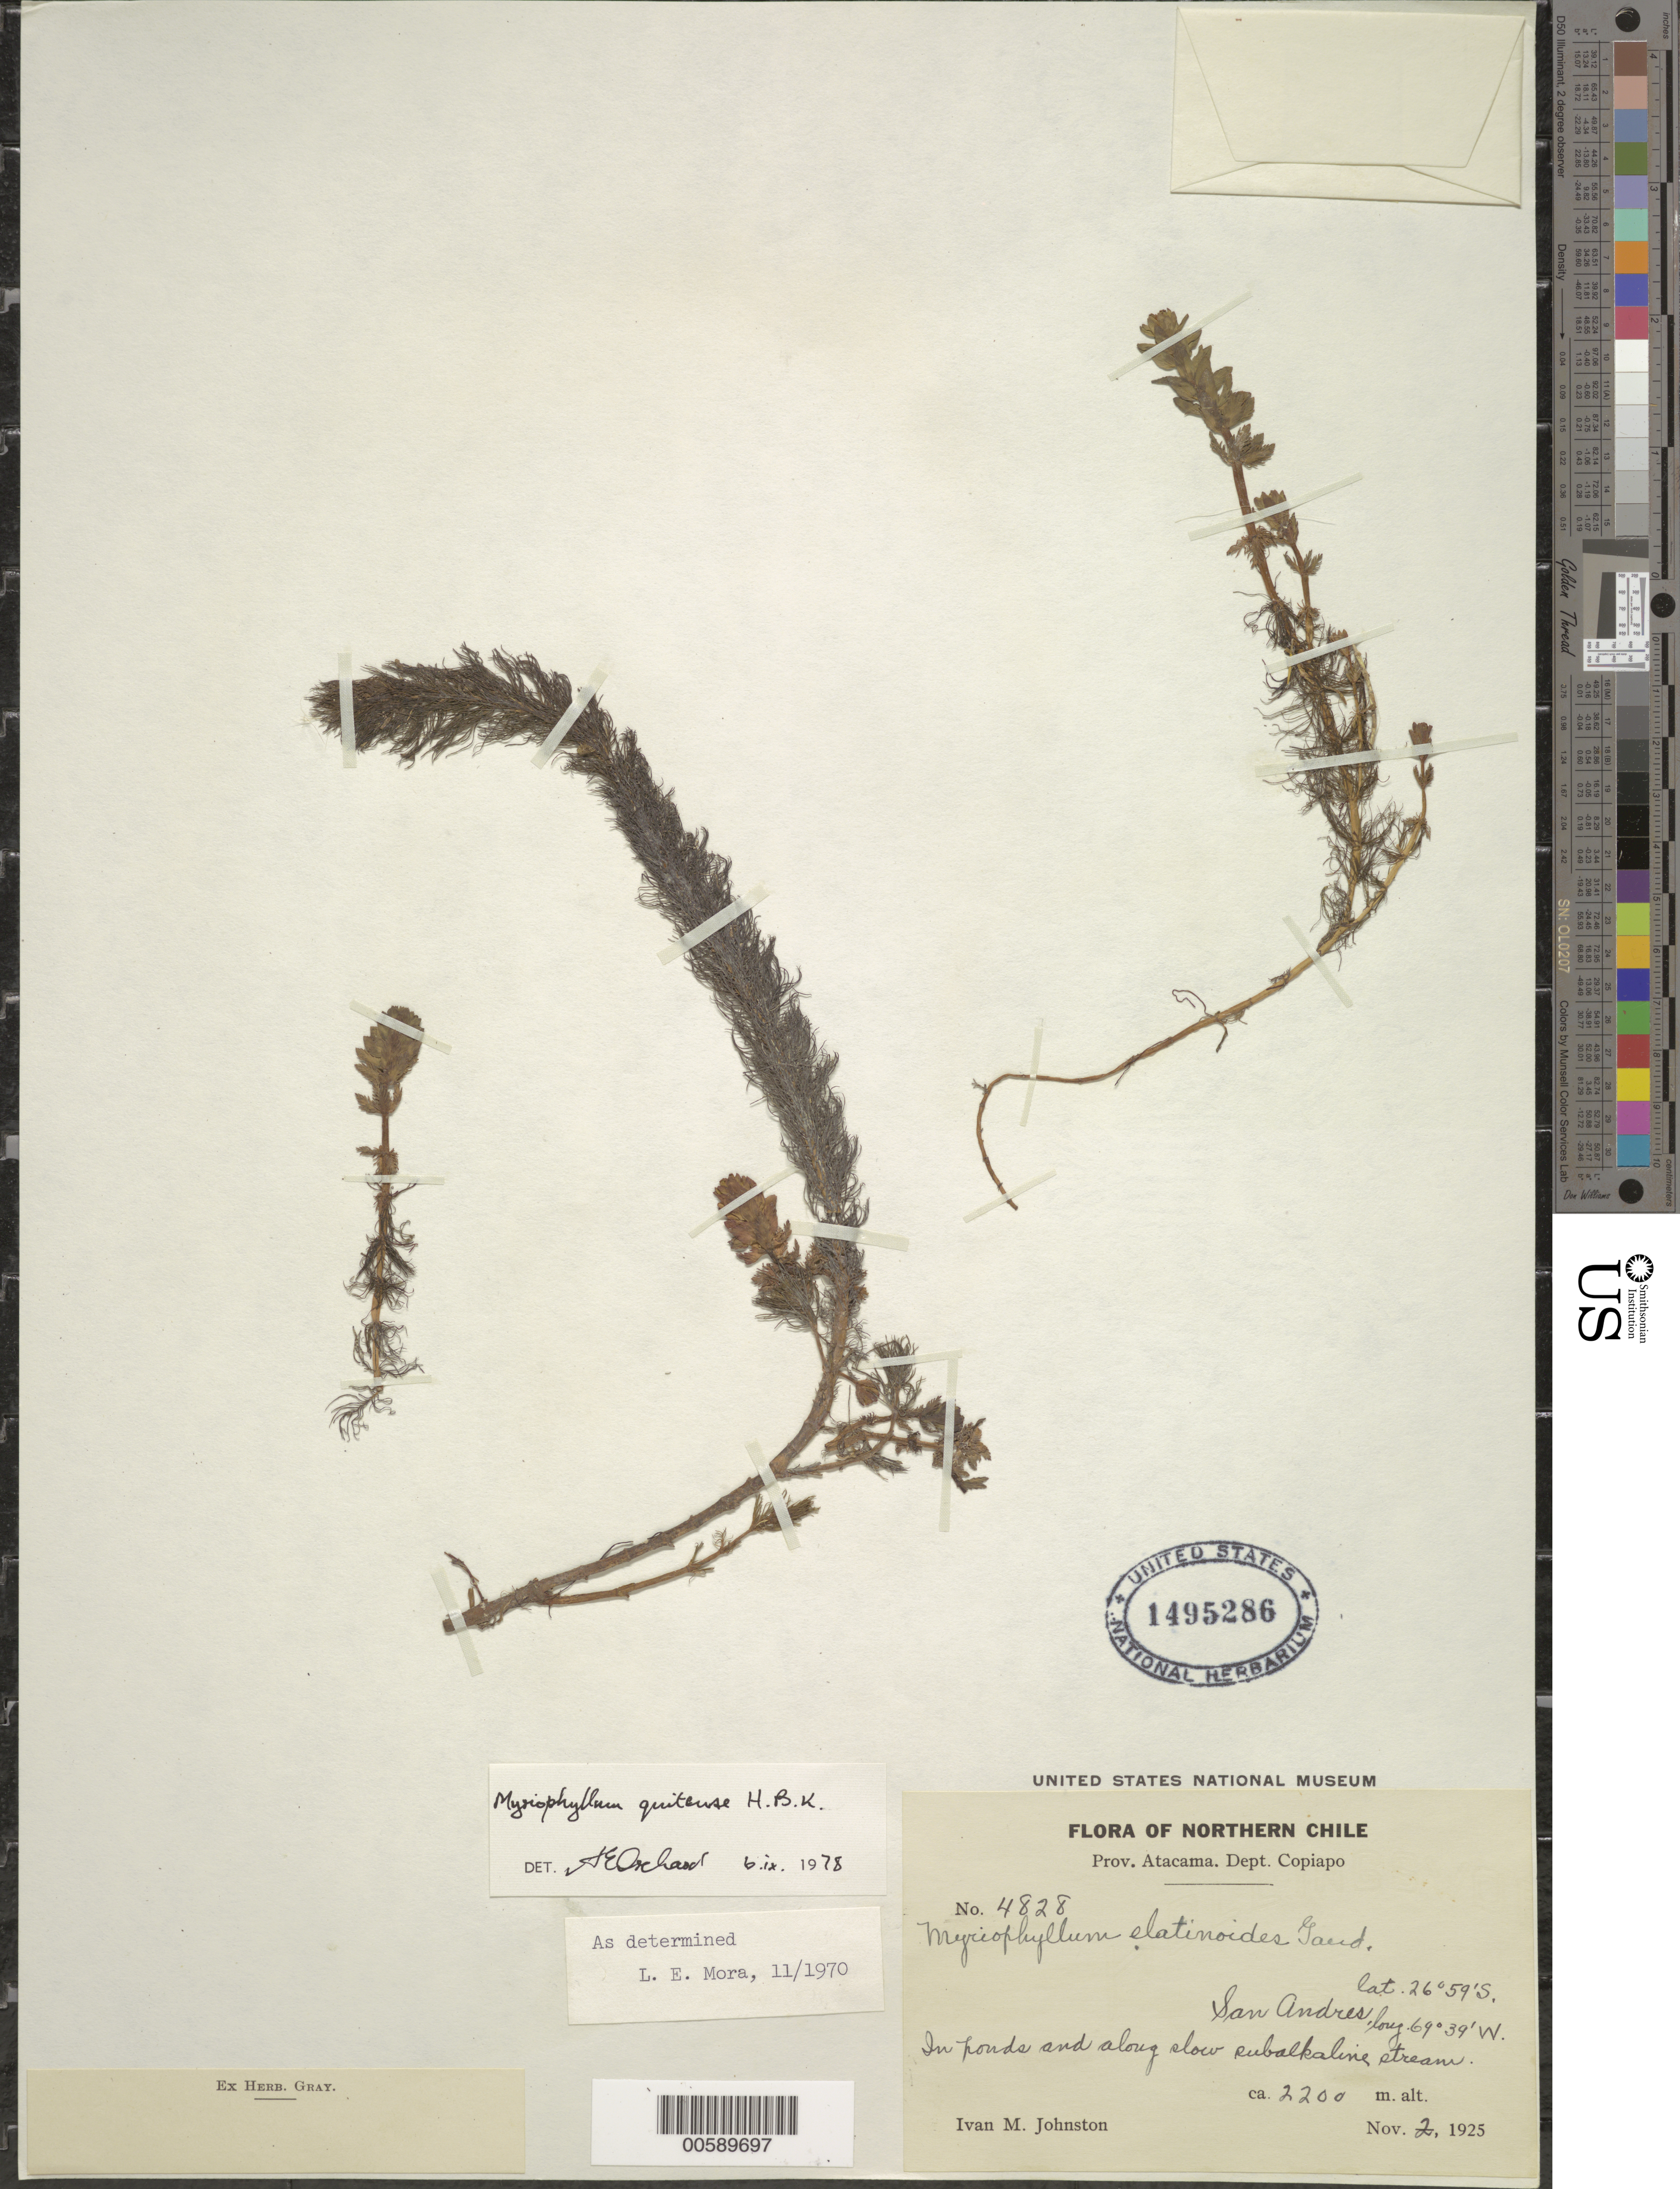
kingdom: Plantae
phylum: Tracheophyta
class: Magnoliopsida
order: Saxifragales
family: Haloragaceae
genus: Myriophyllum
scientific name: Myriophyllum quitense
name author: Kunth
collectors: I.M. Johnston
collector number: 4828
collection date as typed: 02 Nov 1925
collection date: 1925-11-02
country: Chile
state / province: Atacama (III)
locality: Copiapo, San Andres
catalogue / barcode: US 1495286